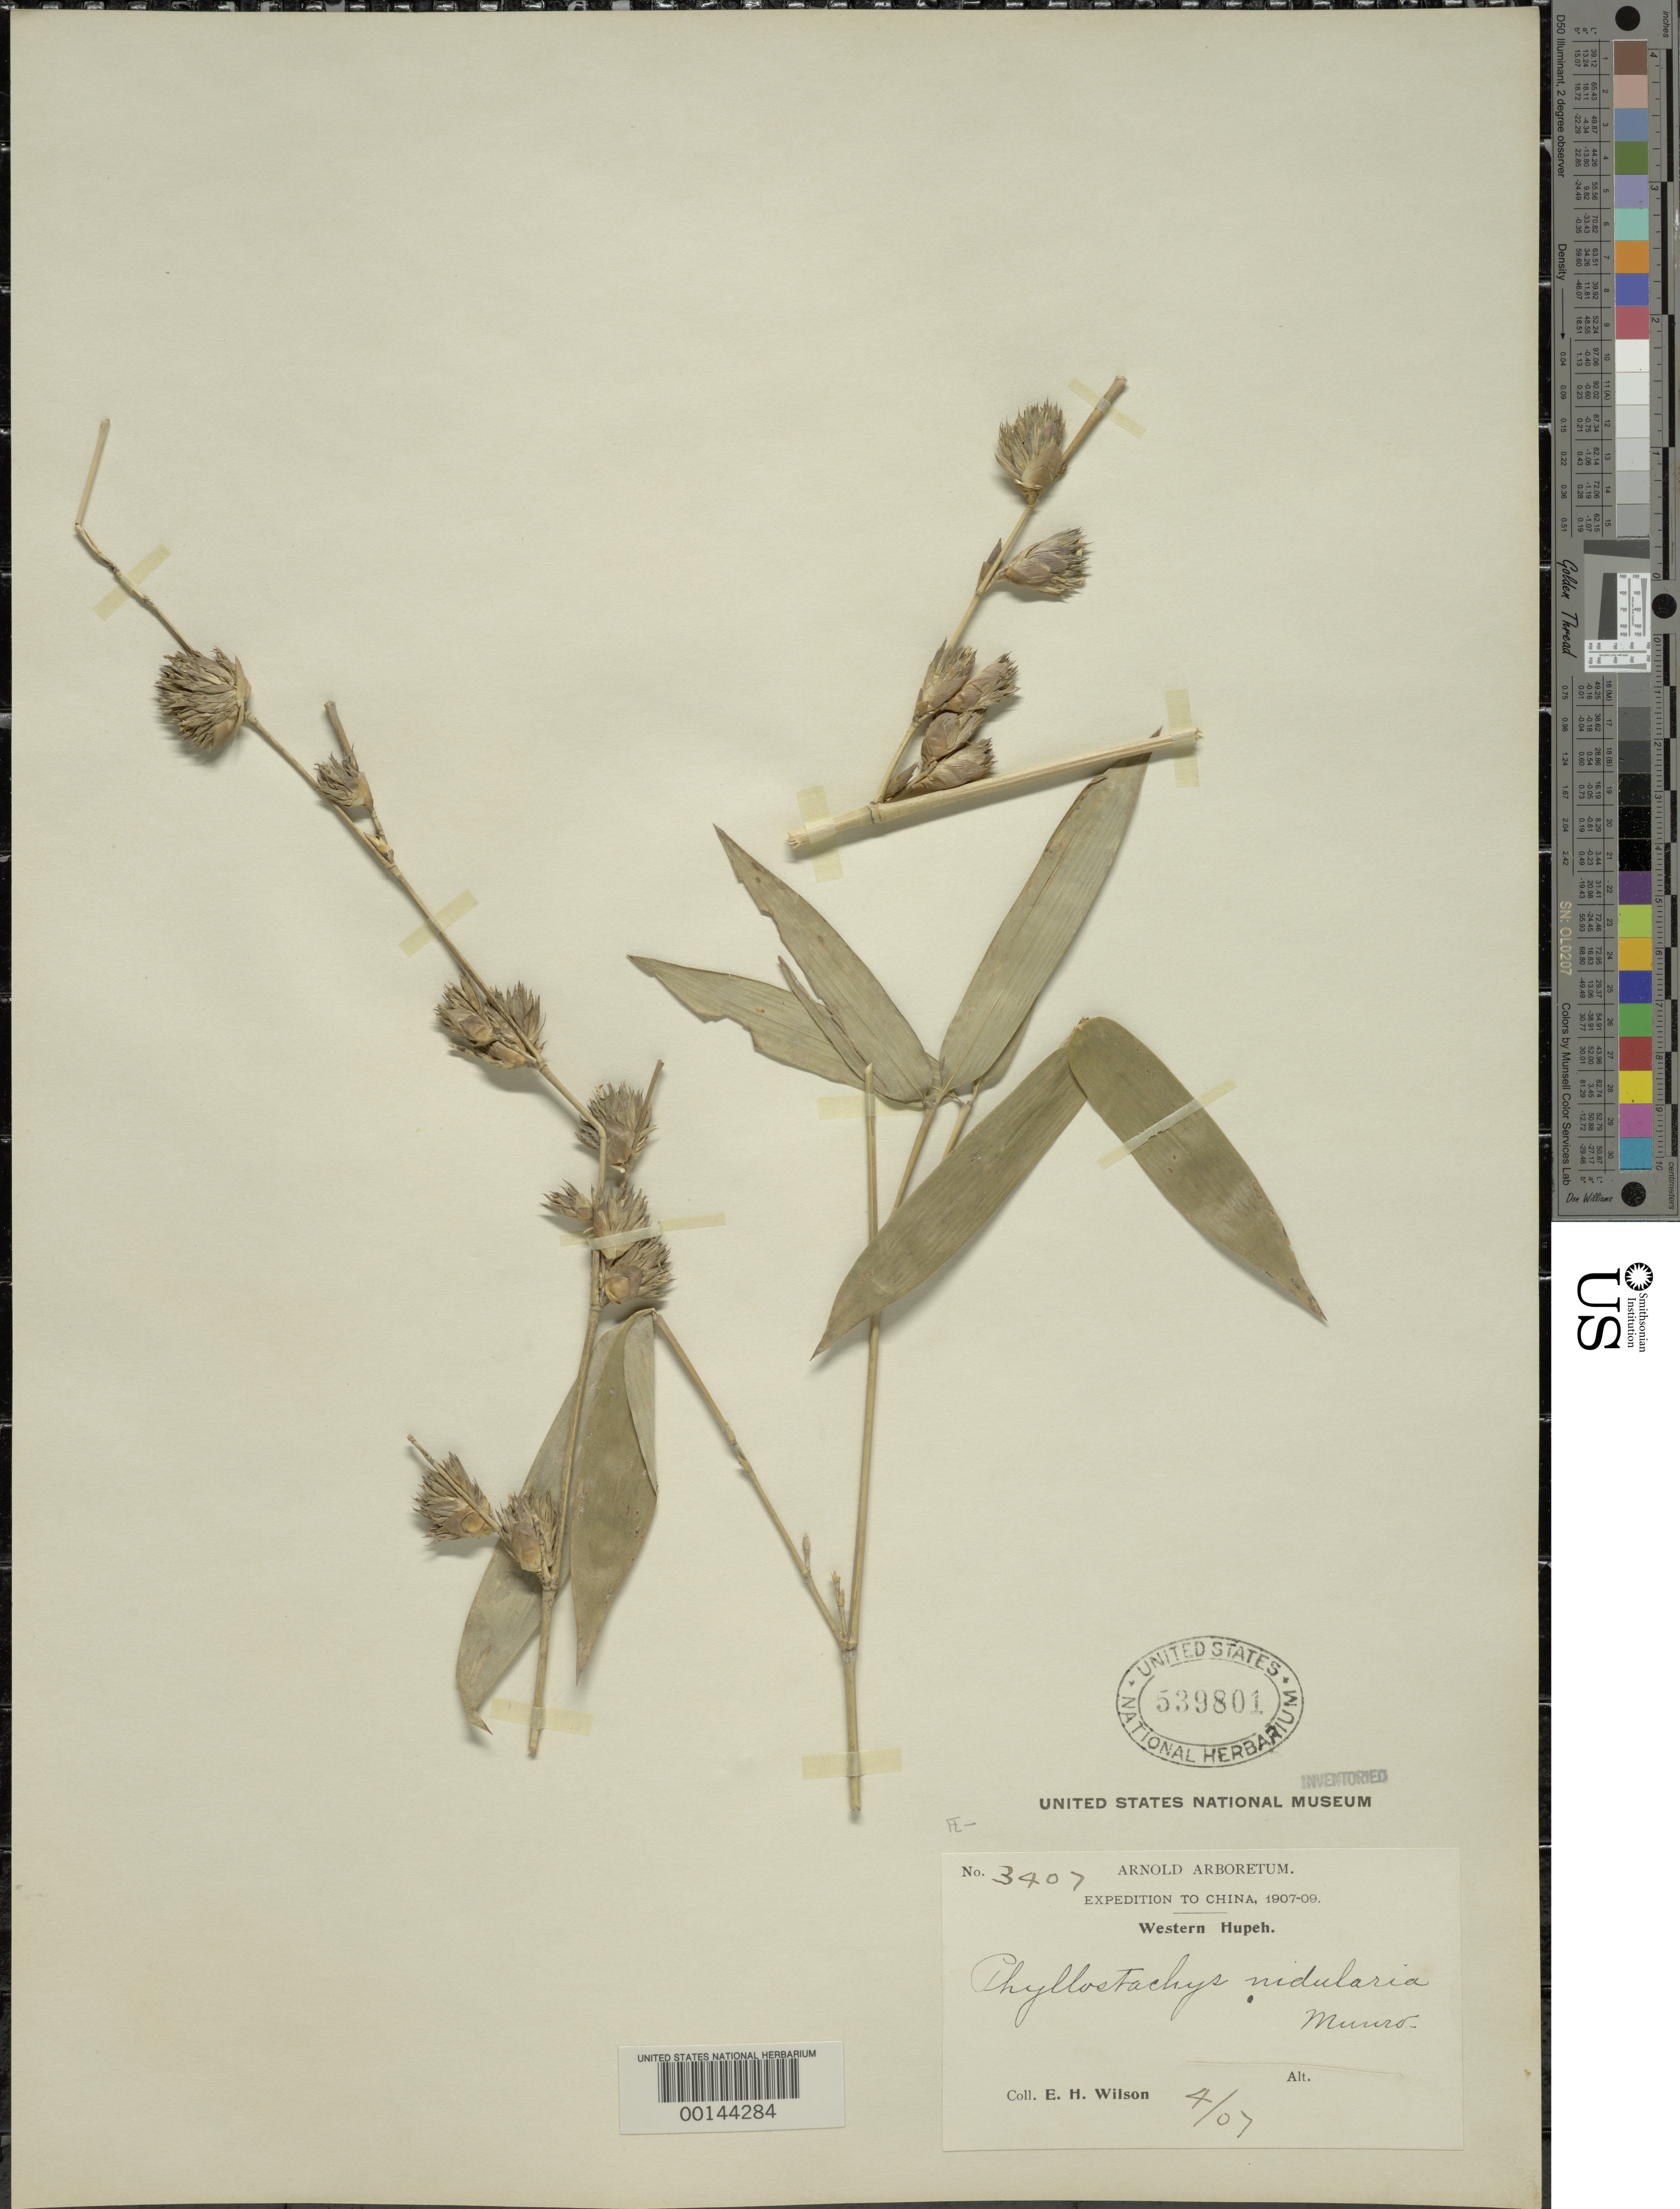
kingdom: Plantae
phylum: Tracheophyta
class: Liliopsida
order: Poales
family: Poaceae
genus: Phyllostachys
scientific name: Phyllostachys nidularia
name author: Munro ex Fenzi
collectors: E. H. Wilson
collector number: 3407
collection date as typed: Apr 1907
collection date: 1907-04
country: China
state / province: Hubei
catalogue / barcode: US 539801